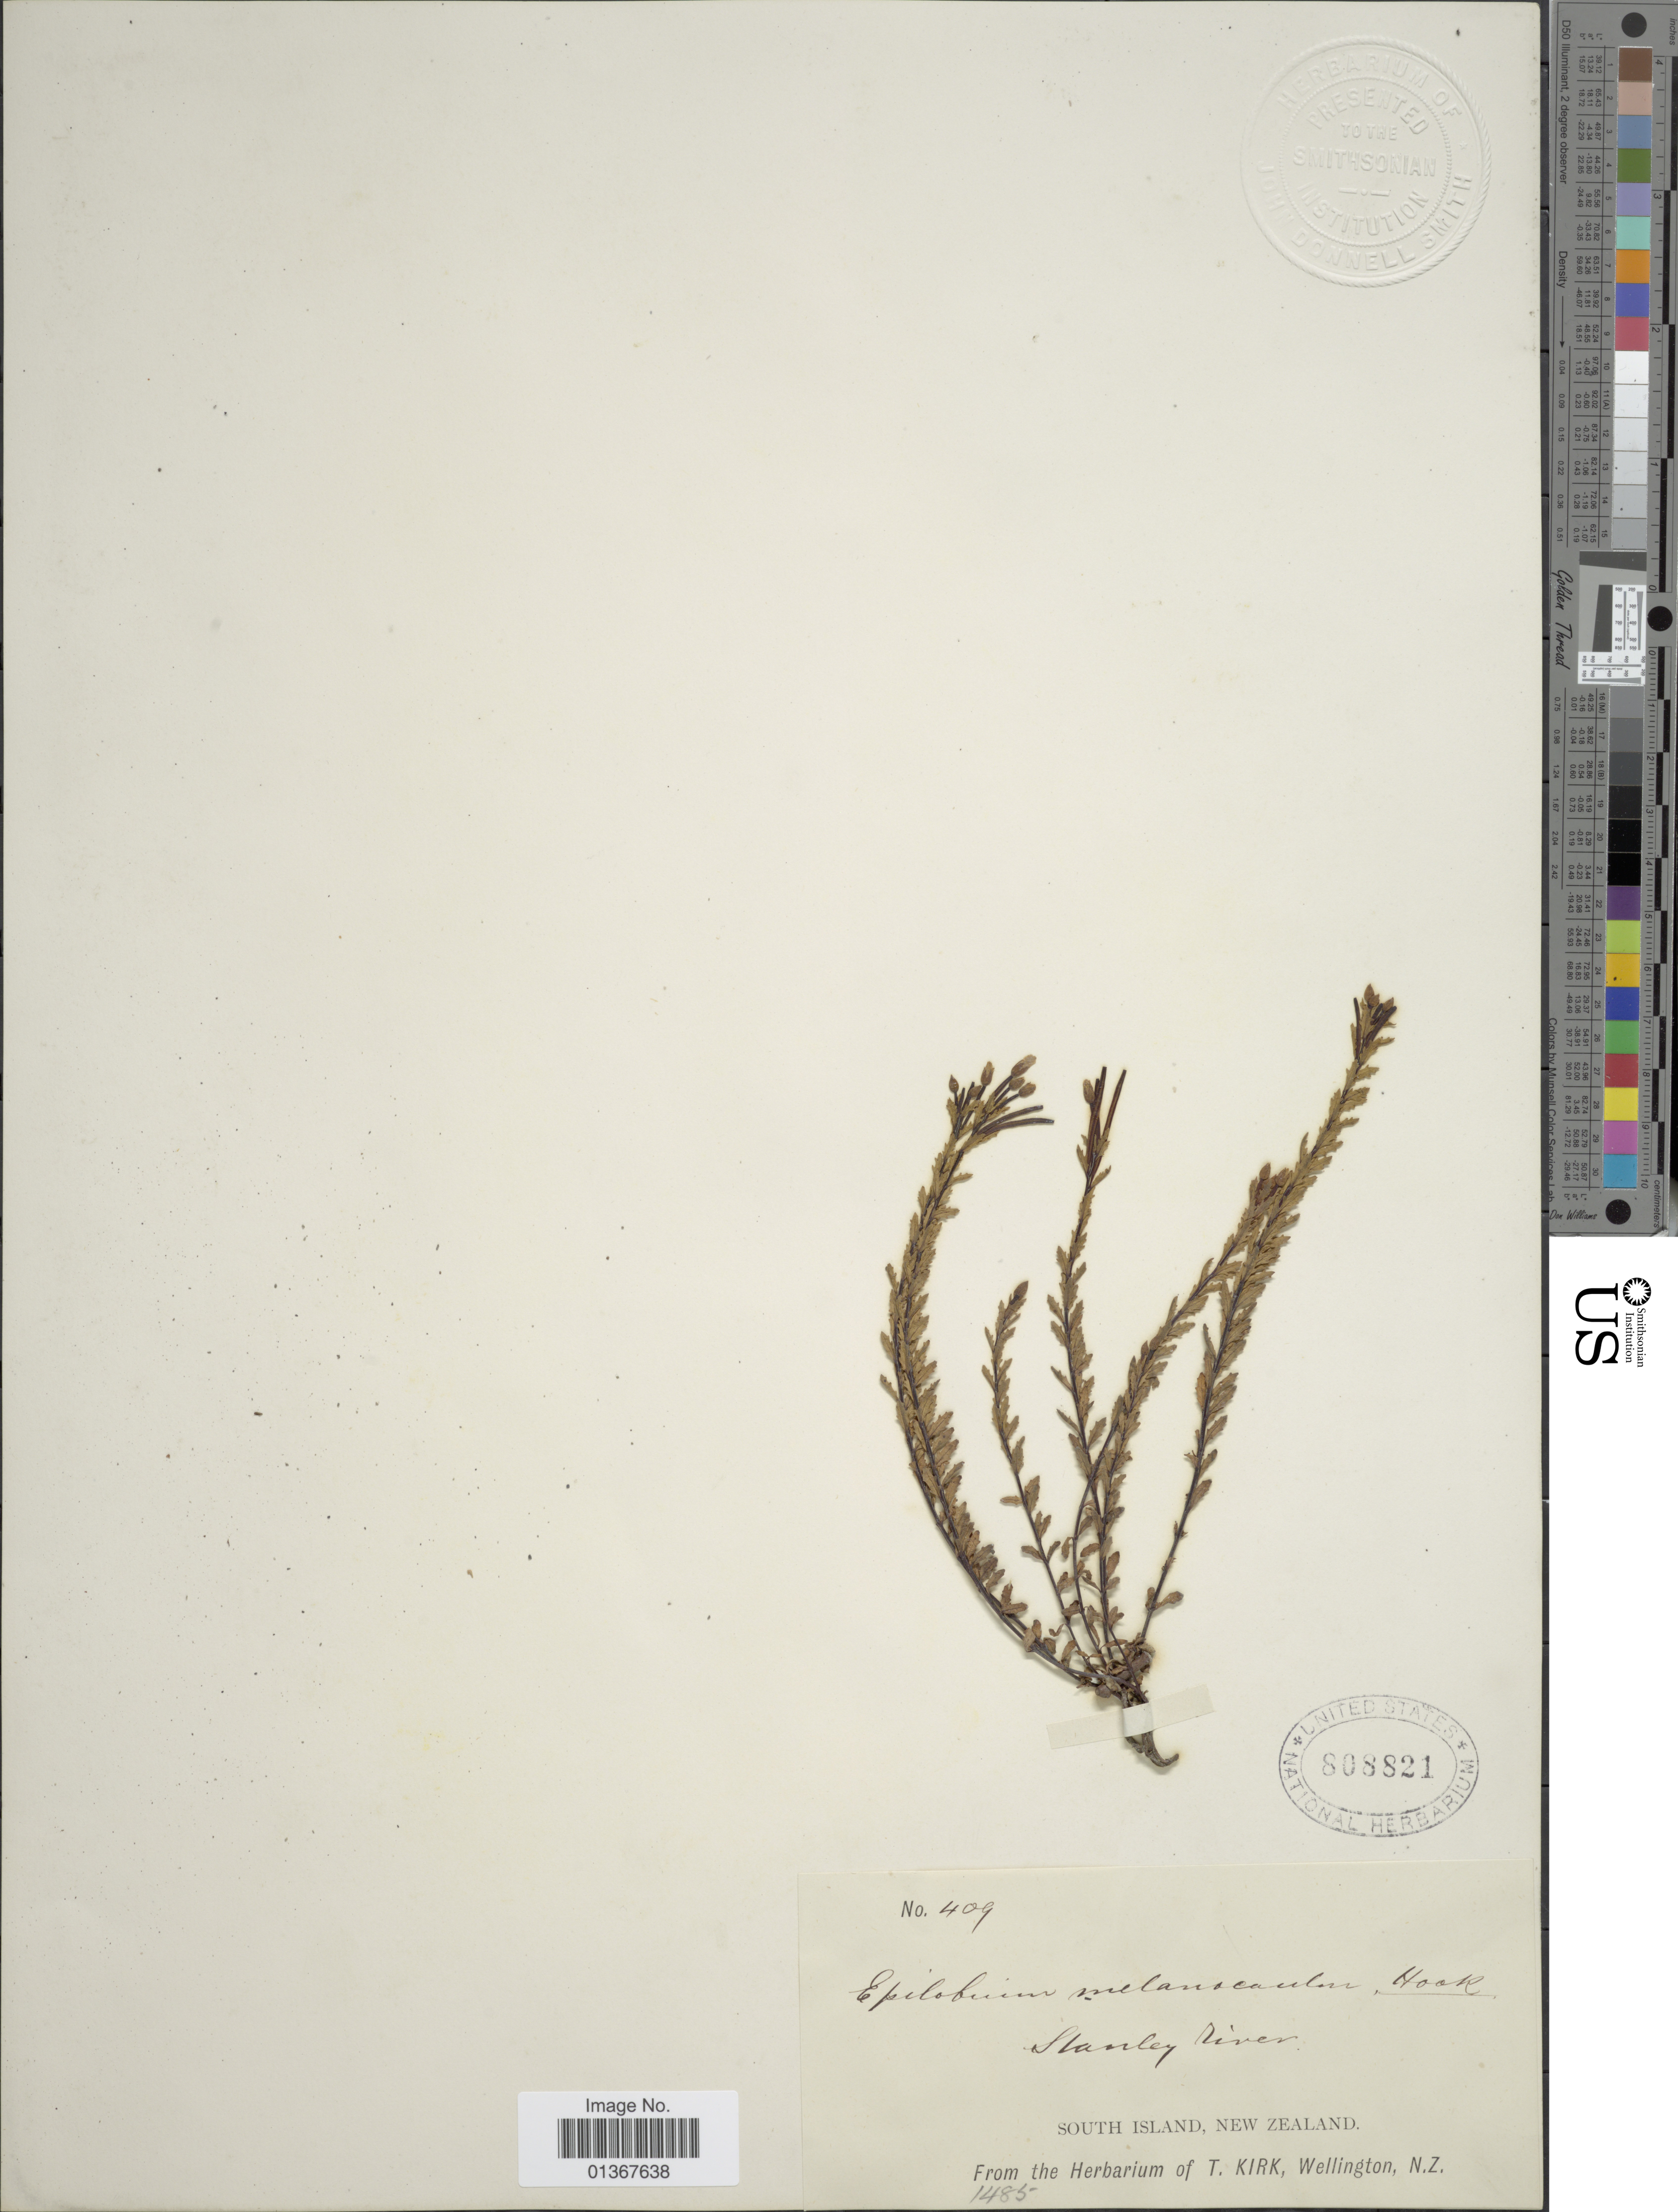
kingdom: Plantae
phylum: Tracheophyta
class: Magnoliopsida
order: Myrtales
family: Onagraceae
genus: Epilobium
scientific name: Epilobium melanocaulon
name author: Hook.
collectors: ex herb. T. Kirk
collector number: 409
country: New Zealand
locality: Stanley river. South Island.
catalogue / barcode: US 808821